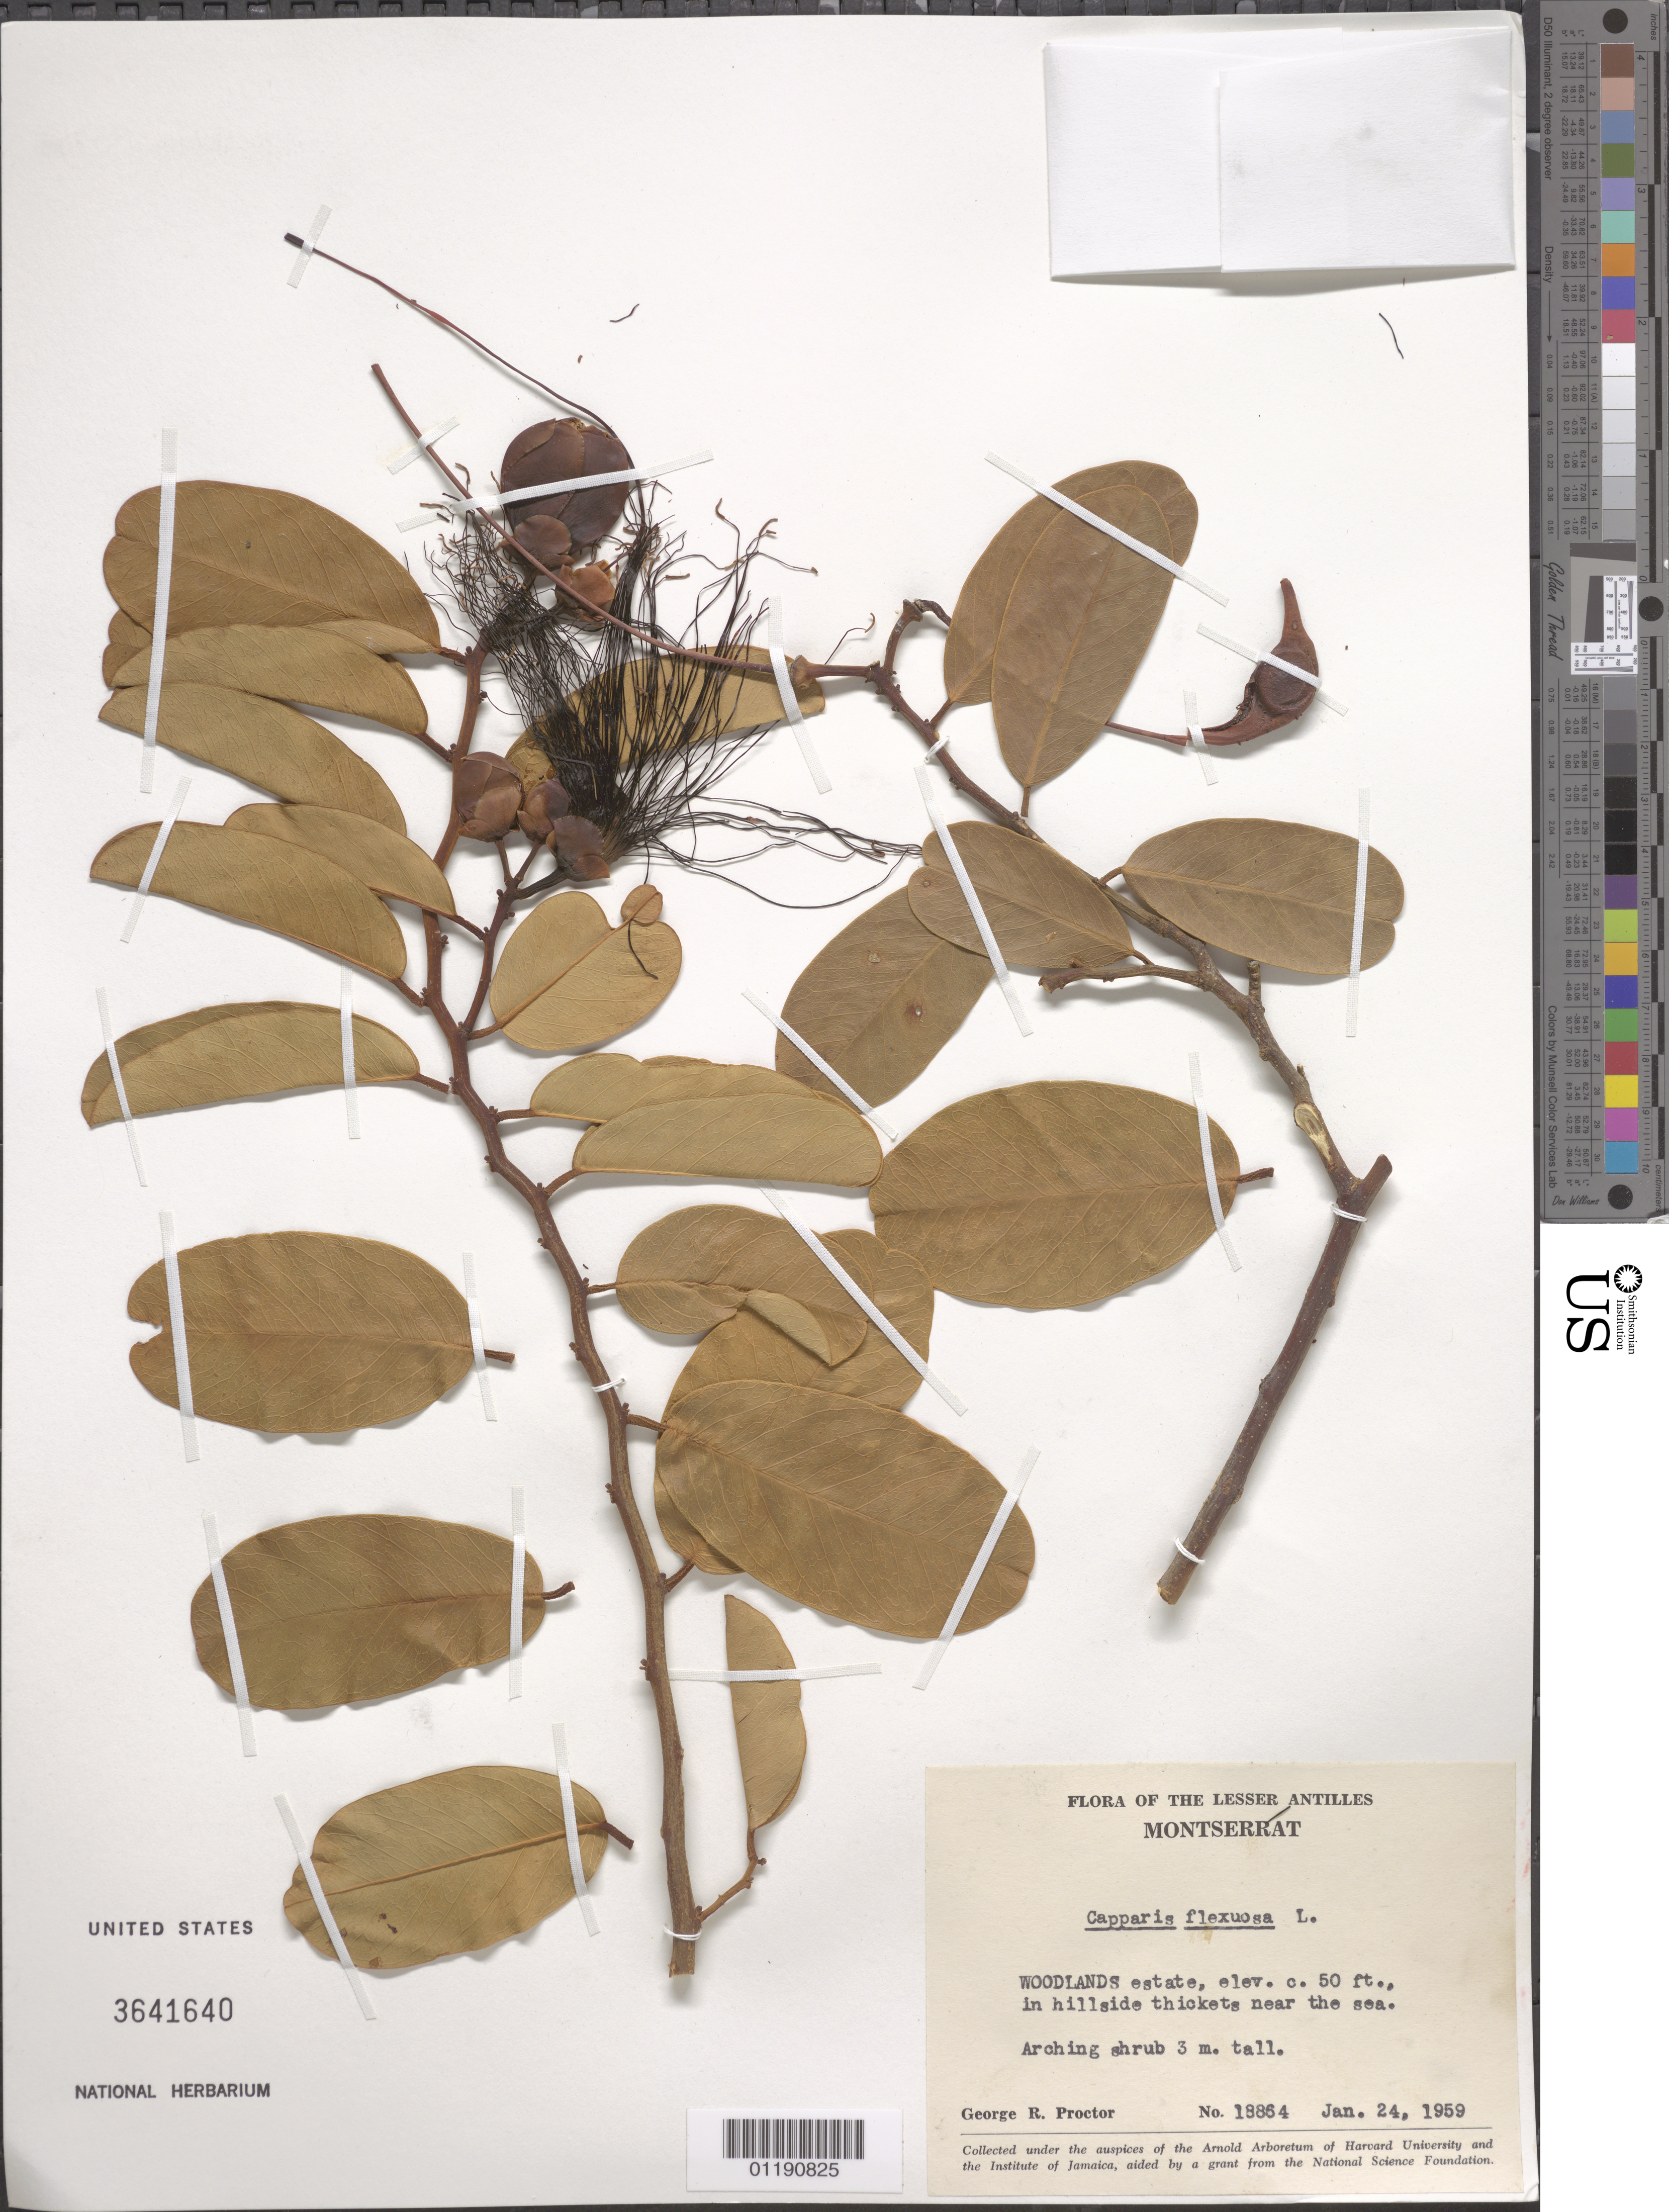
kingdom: Plantae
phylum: Tracheophyta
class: Magnoliopsida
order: Brassicales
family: Capparaceae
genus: Capparis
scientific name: Capparis flexuosa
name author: (L.) L.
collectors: G. R. Proctor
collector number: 18864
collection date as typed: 24 Jan 1959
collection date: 1959-01-24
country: Montserrat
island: Montserrat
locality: Runaway Gut, near Woodlands.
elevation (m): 152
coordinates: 0 N, 0 E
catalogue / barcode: US 3641640